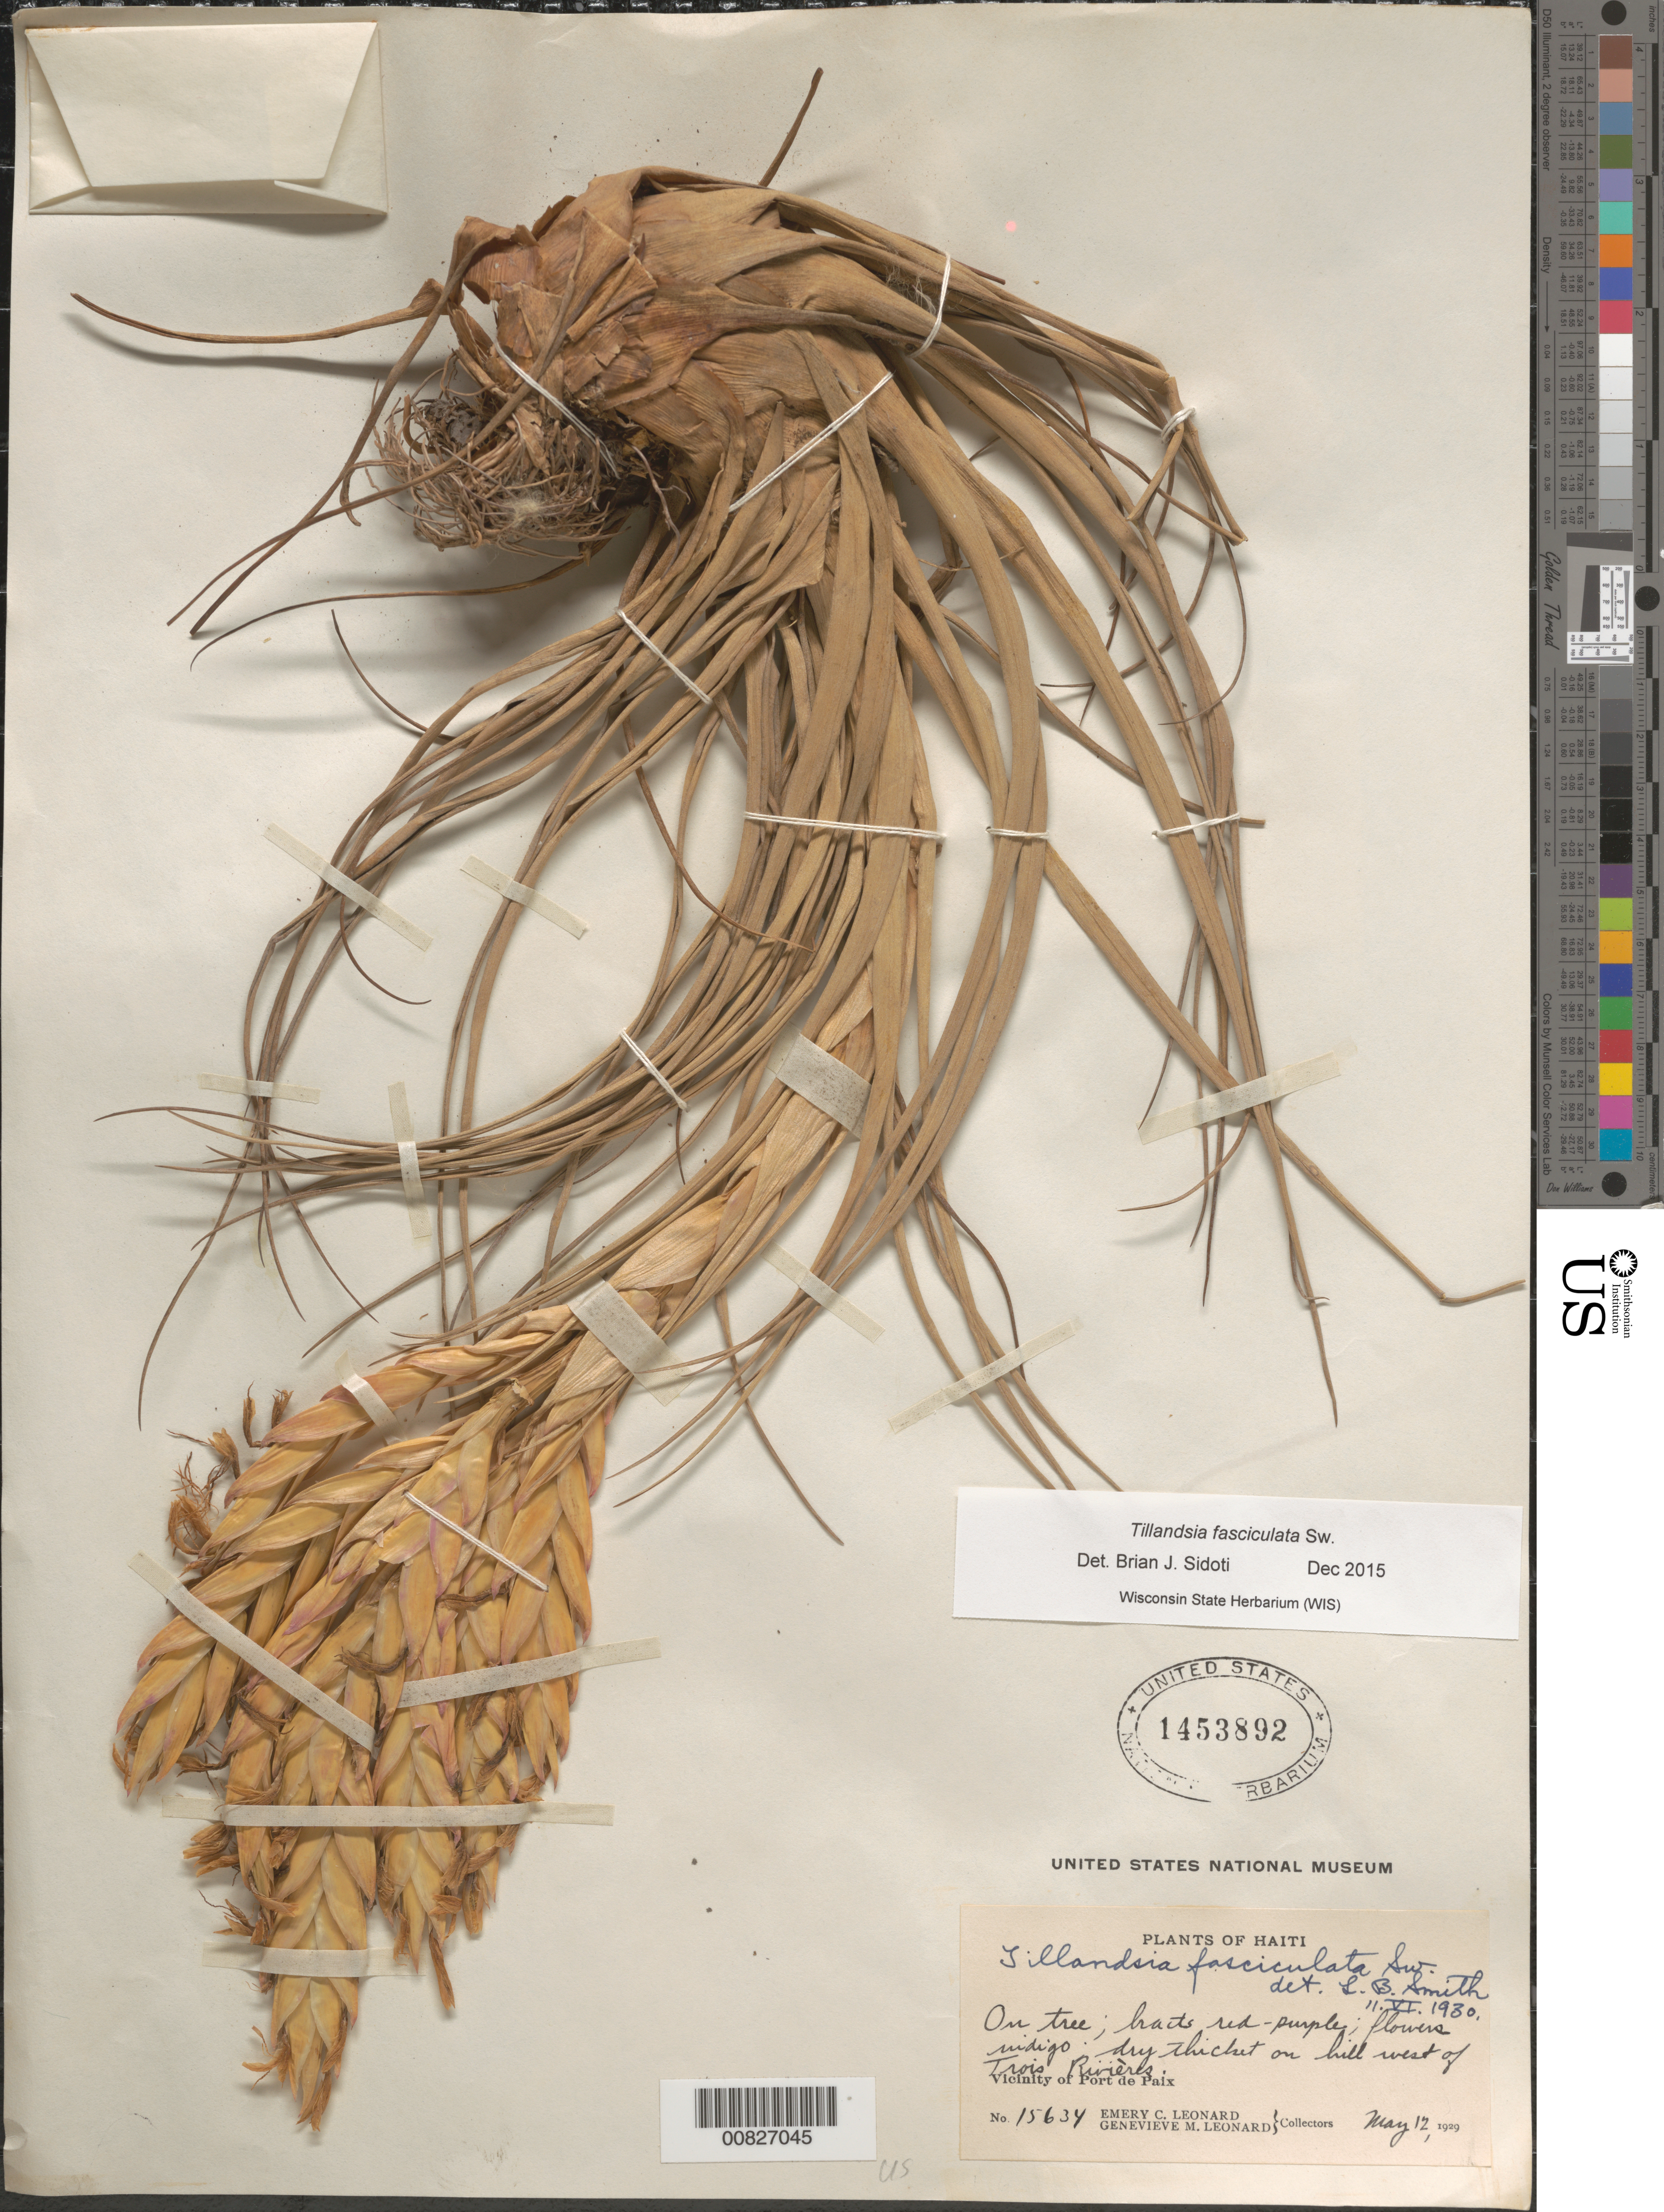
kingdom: Plantae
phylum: Tracheophyta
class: Liliopsida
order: Poales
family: Bromeliaceae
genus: Tillandsia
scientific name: Tillandsia fasciculata var. densispica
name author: Mez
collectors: E. C. Leonard & G. M. Leonard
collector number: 15634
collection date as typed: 12 May 1929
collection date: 1929-05-12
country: Haiti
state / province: Nord-Ouest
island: Hispaniola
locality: Vicinity of Port de Paix. On hill west of trois Rivières.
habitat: On tree. Dry thicket.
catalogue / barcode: US 1453892